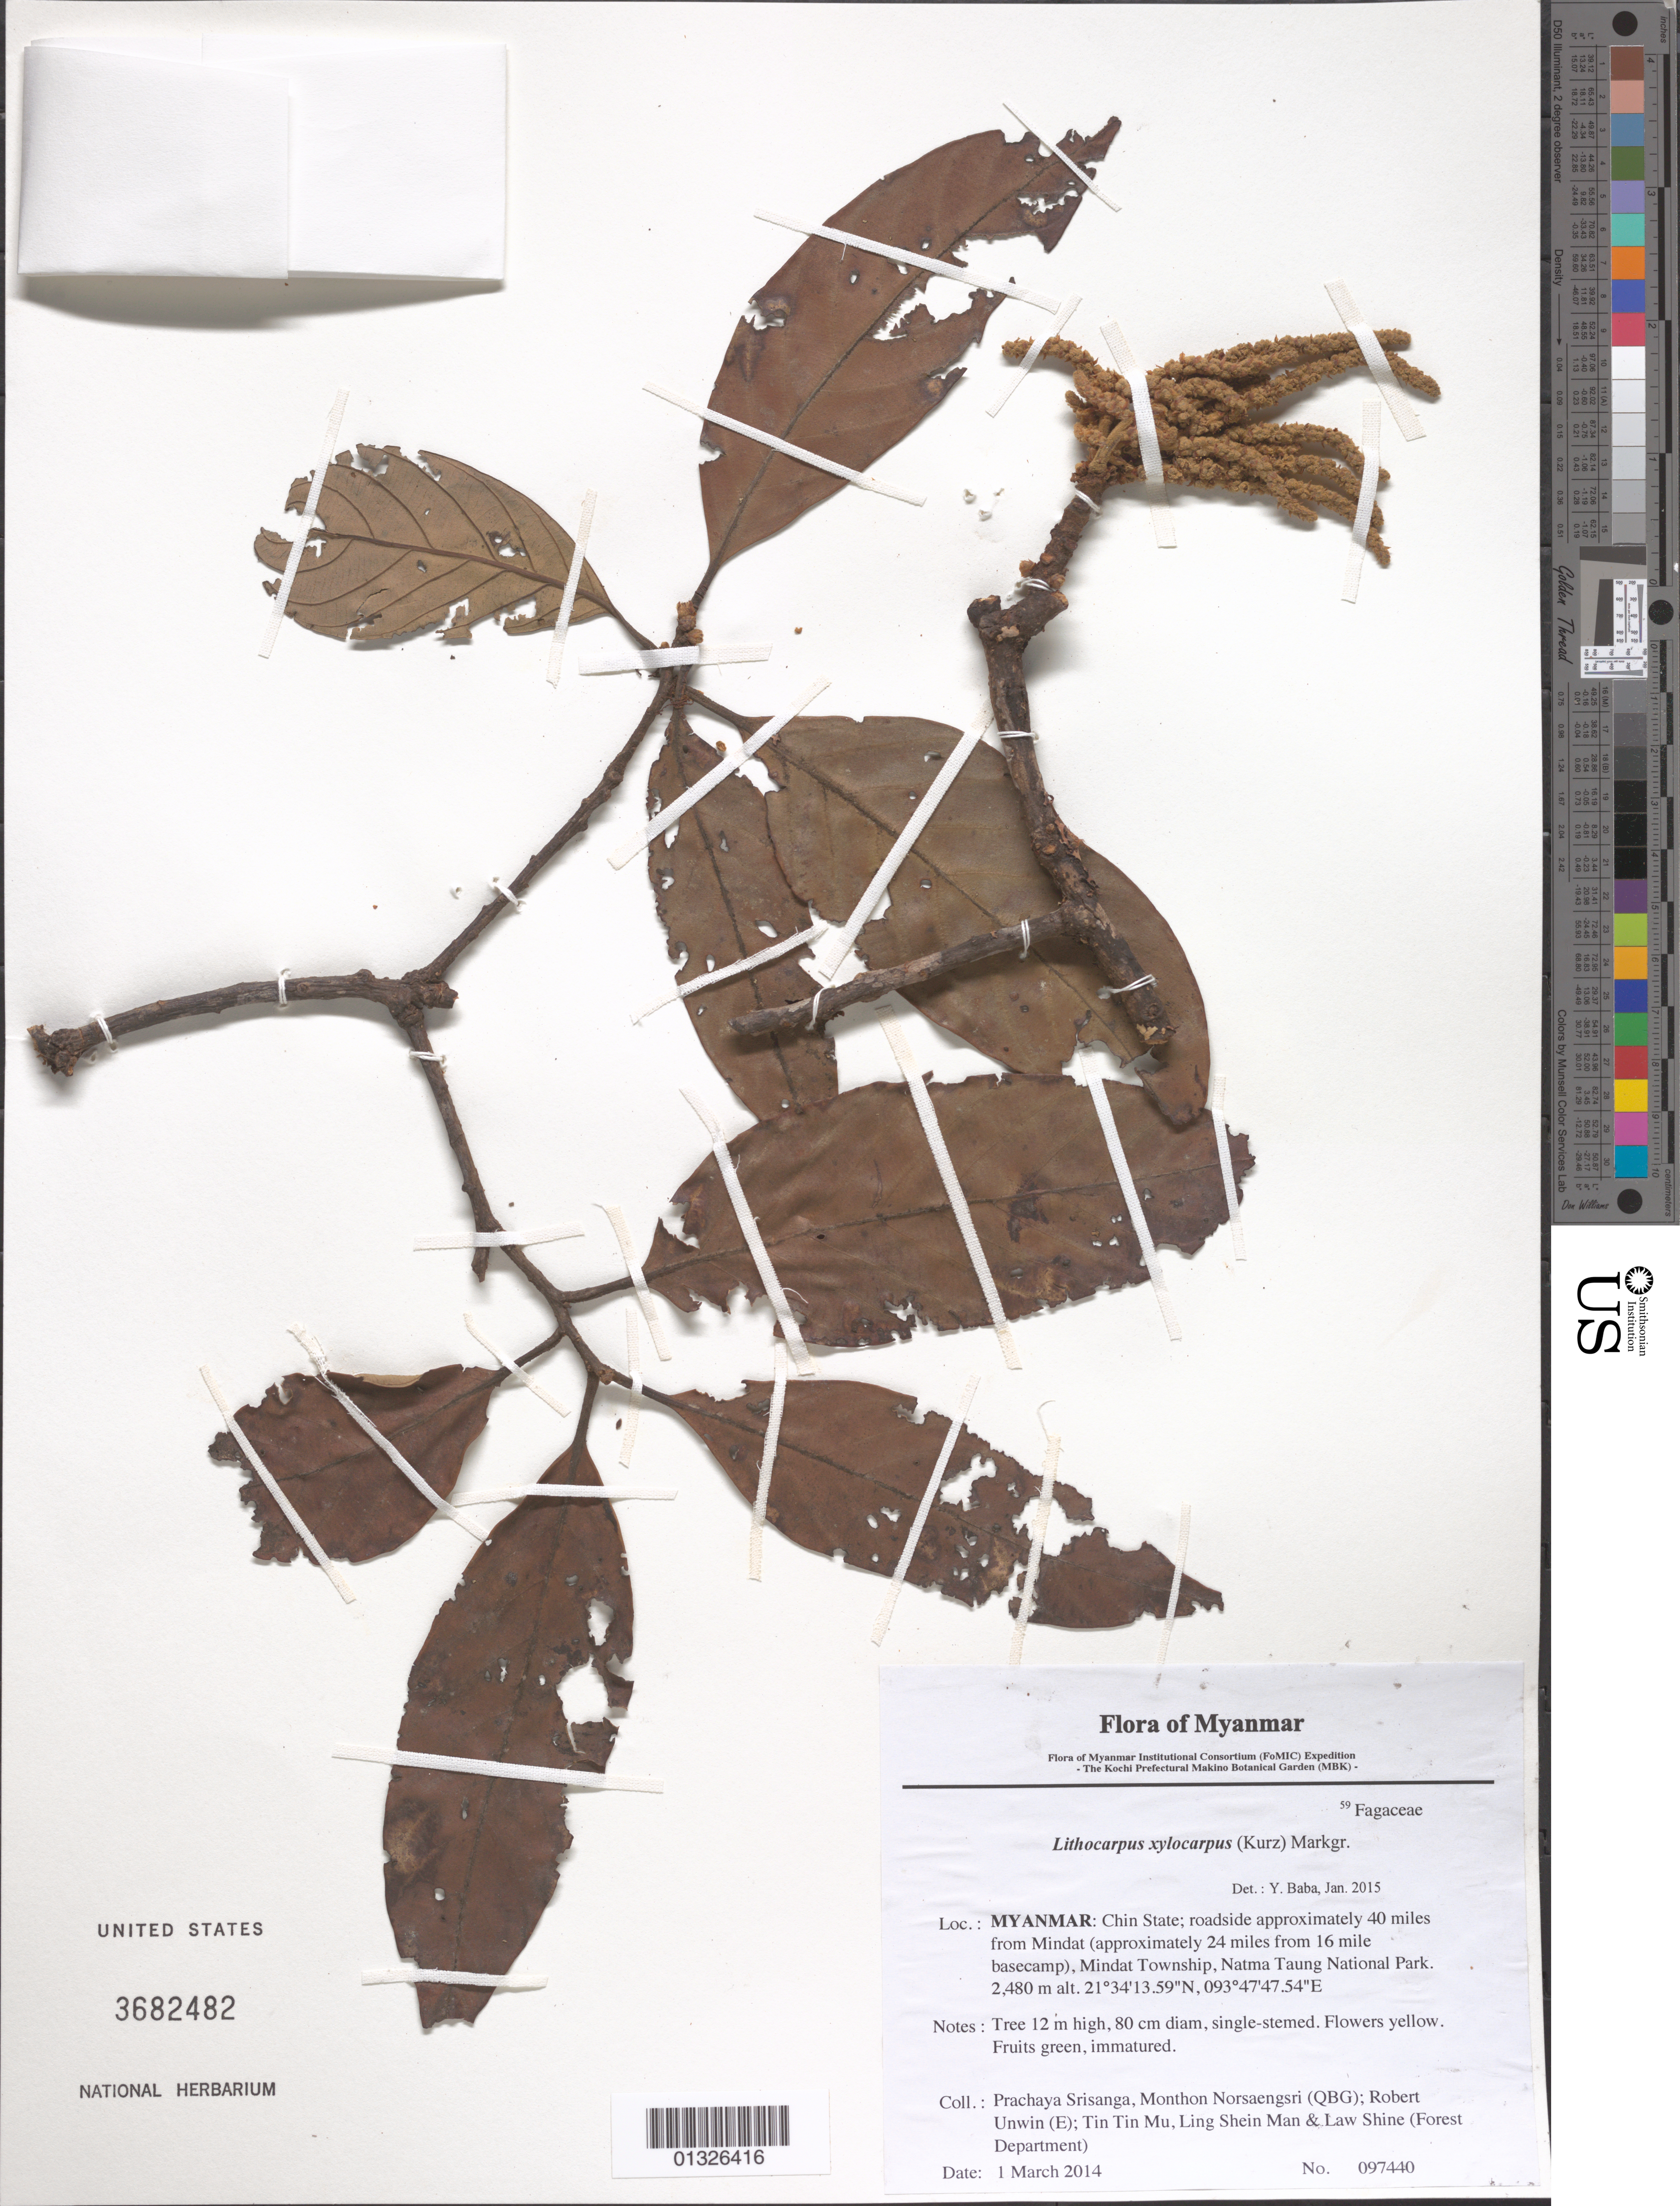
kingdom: Plantae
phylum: Tracheophyta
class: Magnoliopsida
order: Fagales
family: Fagaceae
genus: Lithocarpus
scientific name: Lithocarpus xylocarpus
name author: (Kurz) Markgr.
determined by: Baba, Y.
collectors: P. Srisanga, M. Norsaengsri, R. Unwin, Tin Tin Mu, Ling Shein Man & L. Shine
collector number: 97440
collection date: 2014-03-01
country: Myanmar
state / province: Chin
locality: Roadside approximately 40 miles from Mindat (approximately 24 miles from 16 mile basecamp), Mindat Township, Natma Taung National Park.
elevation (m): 2480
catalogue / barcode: US 3682482